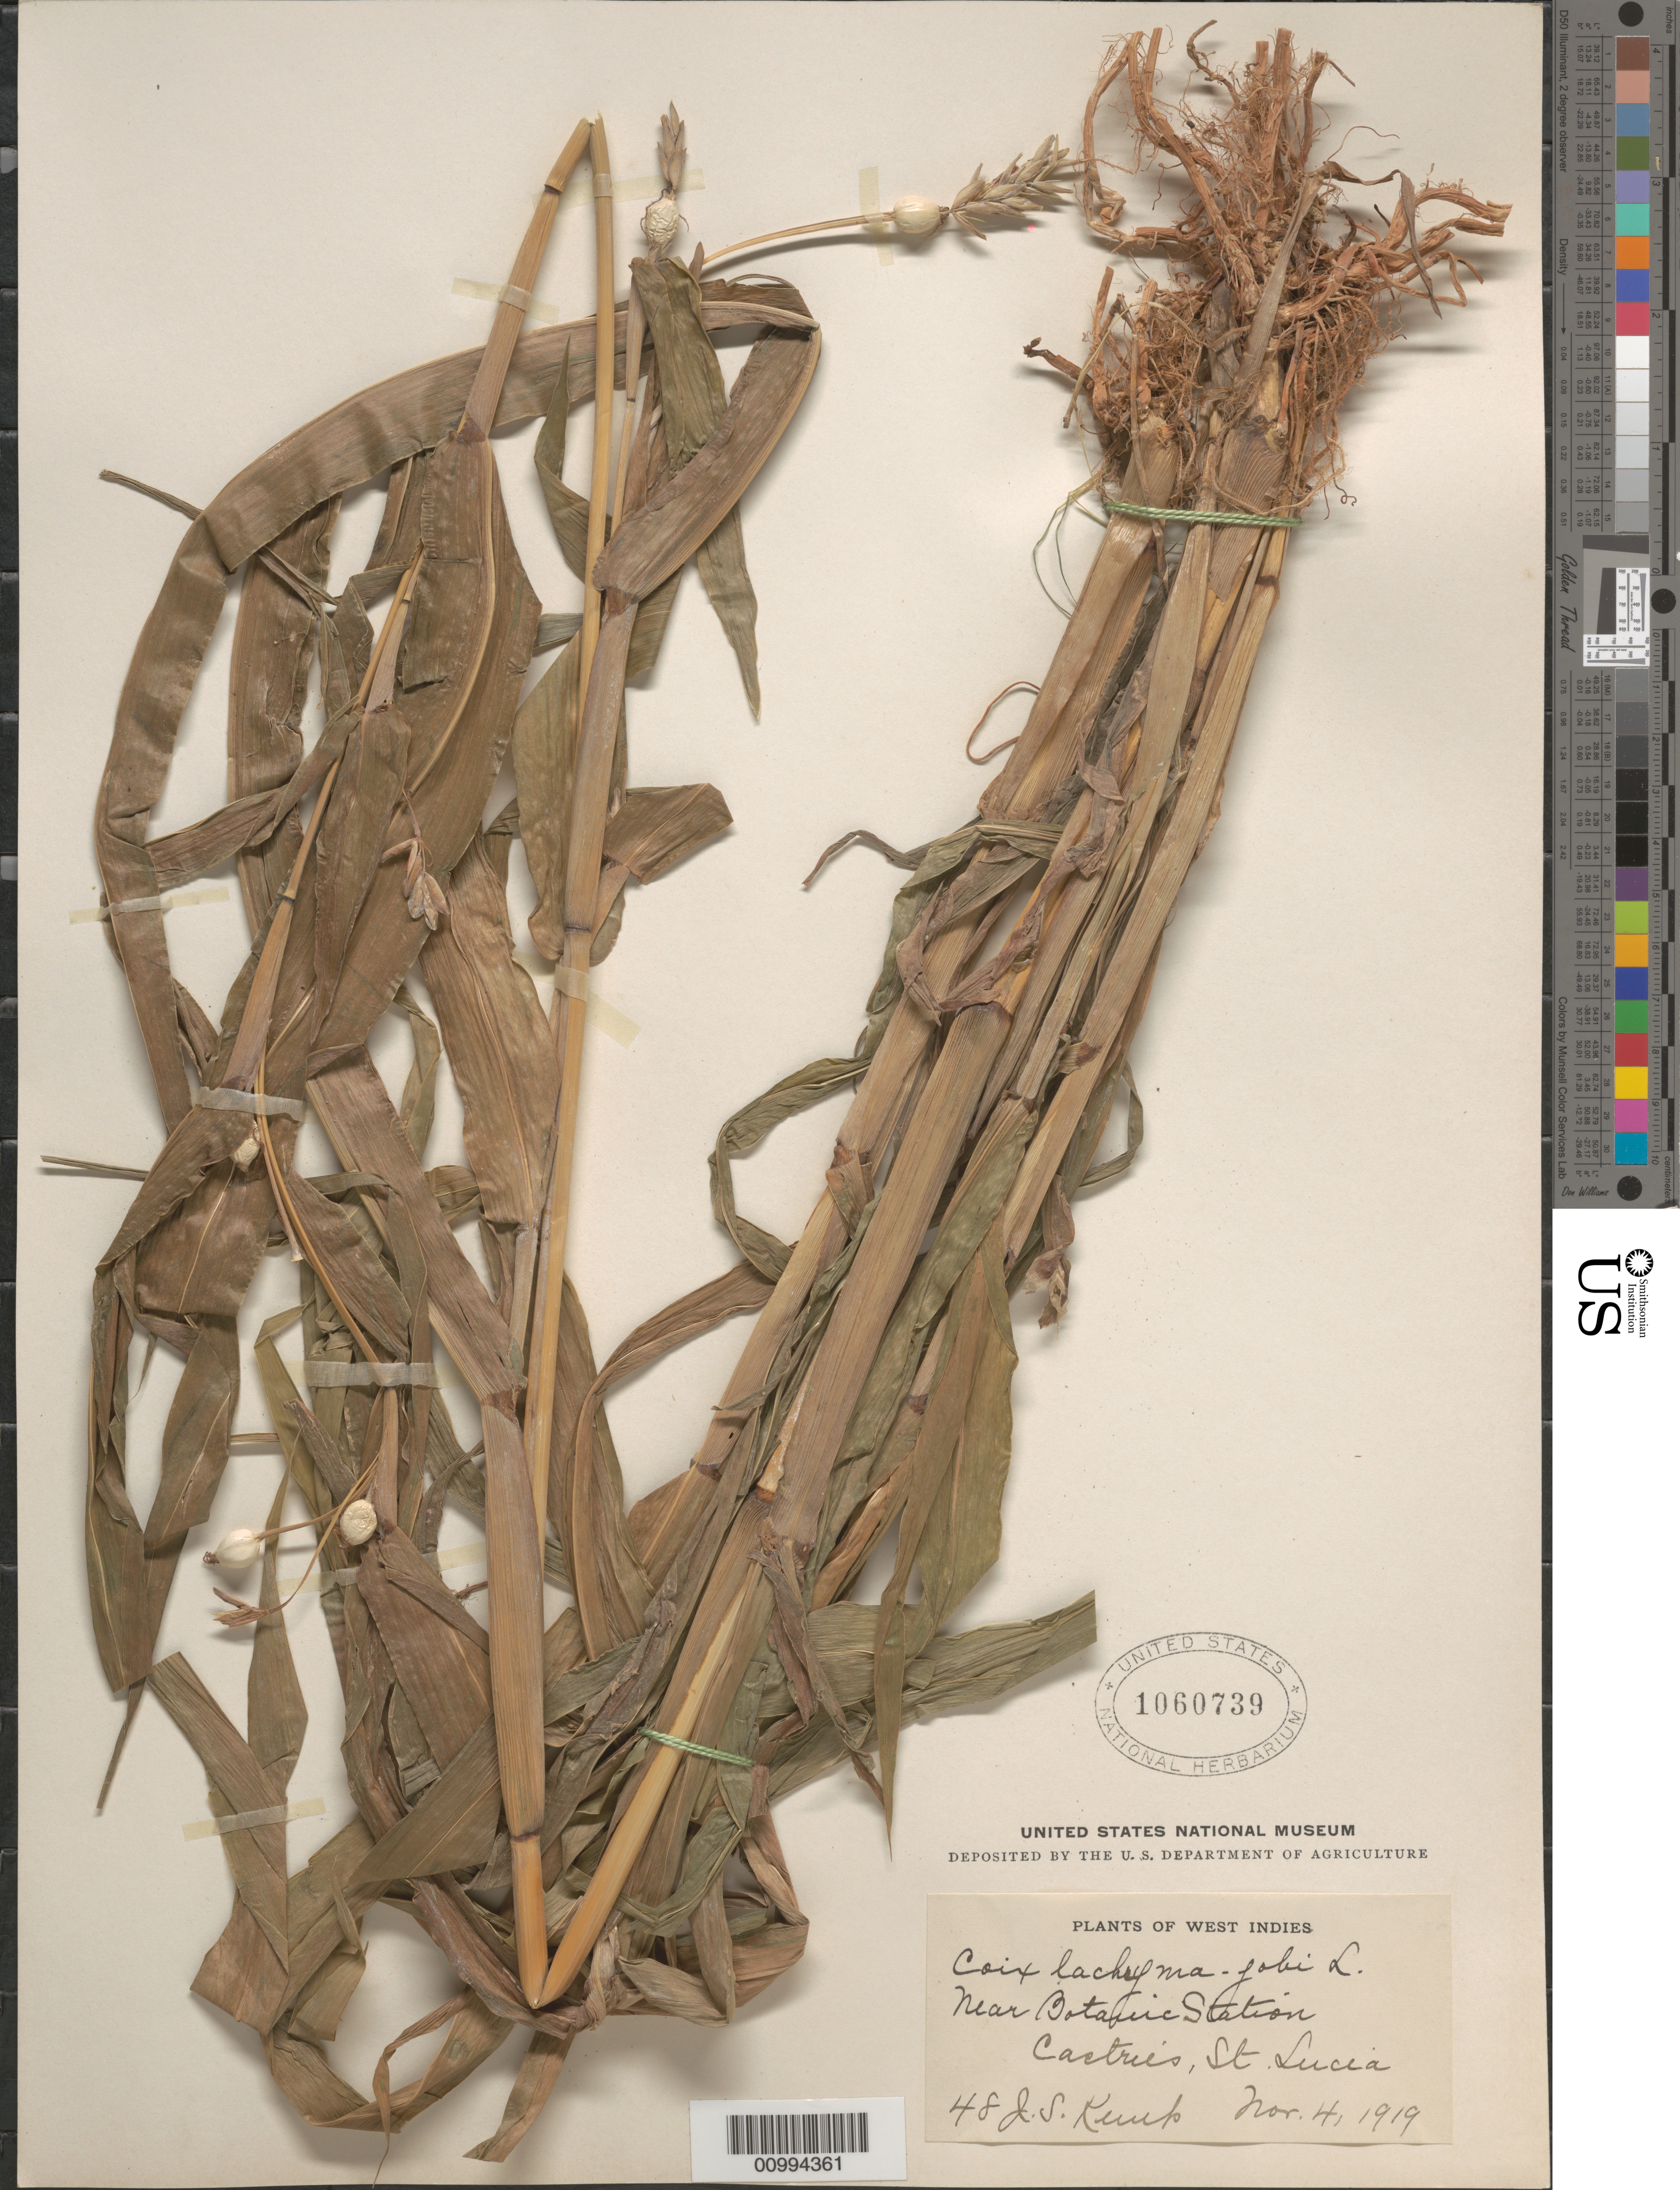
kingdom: Plantae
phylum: Tracheophyta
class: Liliopsida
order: Poales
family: Poaceae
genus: Coix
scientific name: Coix lacryma-jobi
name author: L.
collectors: J. Kemp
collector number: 48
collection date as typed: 04 Nov 1919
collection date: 1919-11-04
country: St. Lucia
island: St. Lucia I.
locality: Castries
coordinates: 0 N, 0 E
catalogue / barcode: US 1060739